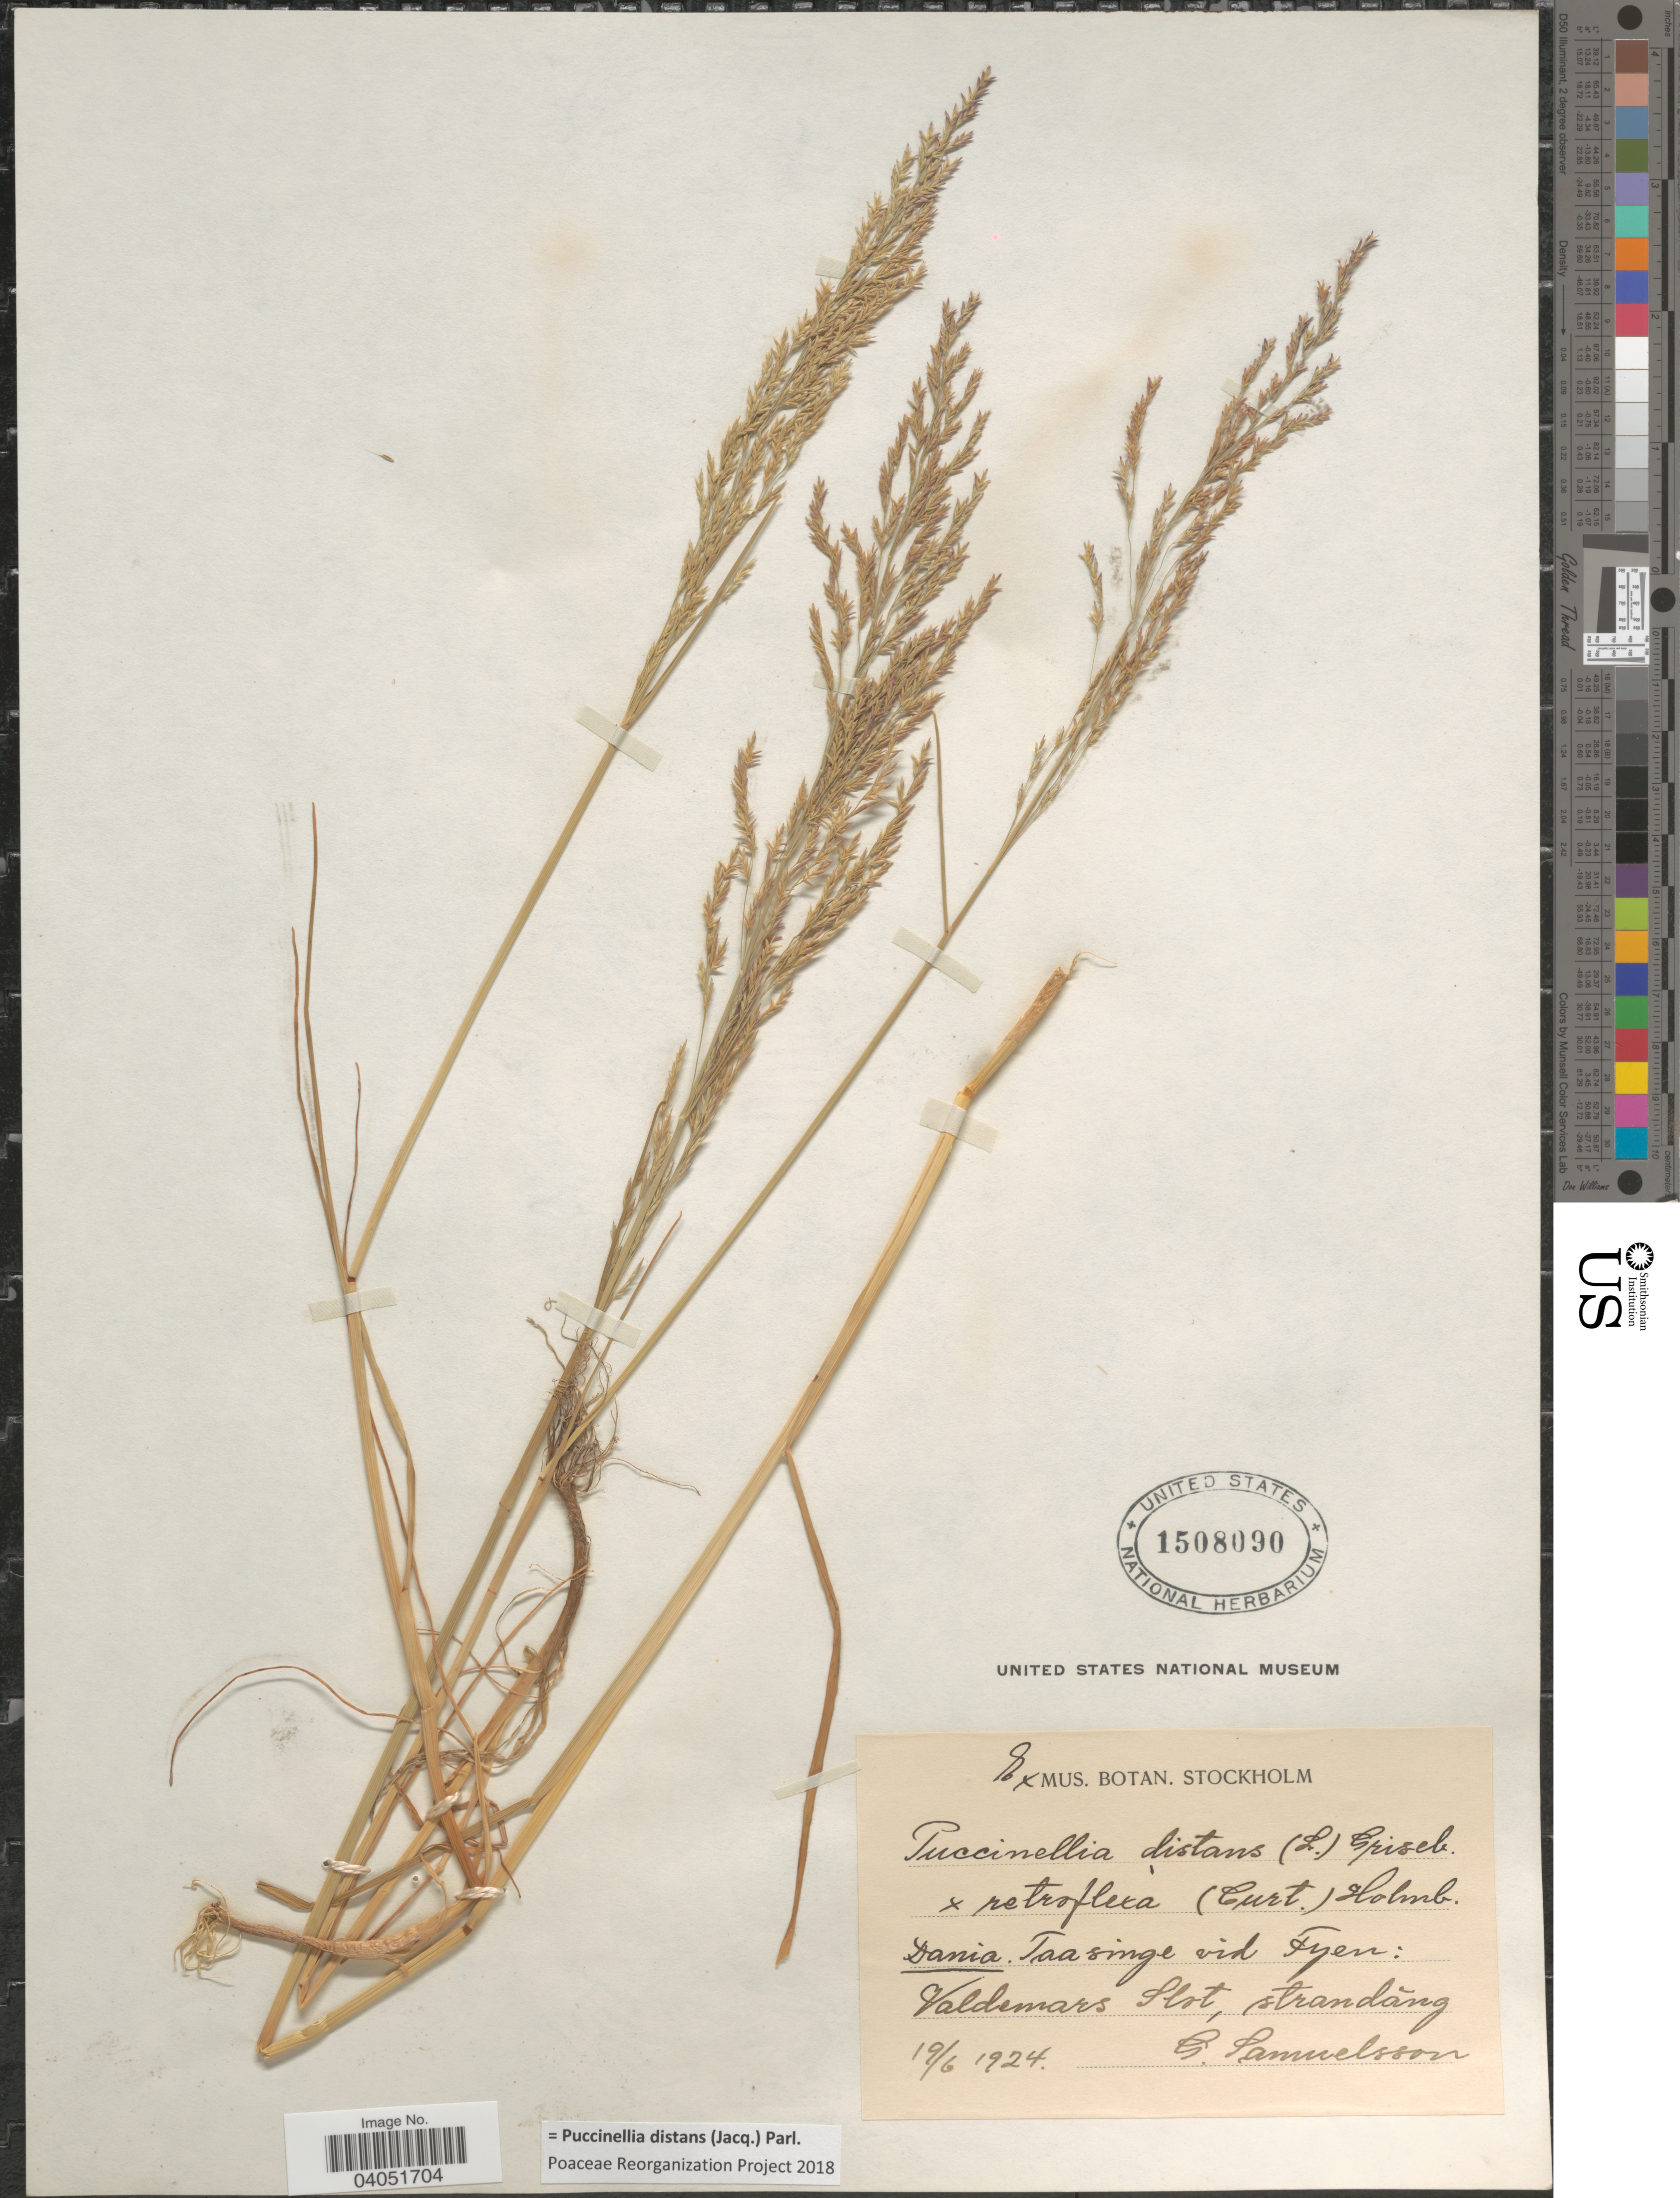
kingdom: Plantae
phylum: Tracheophyta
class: Liliopsida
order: Poales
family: Poaceae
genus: Puccinellia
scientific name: Puccinellia distans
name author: (Jacq.) Parl.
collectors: G. Samuelsson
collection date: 1924-06-19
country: Denmark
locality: Dania. Taasinge vid Fyen: Valdemars Slot, strandäng.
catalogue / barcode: US 1508090